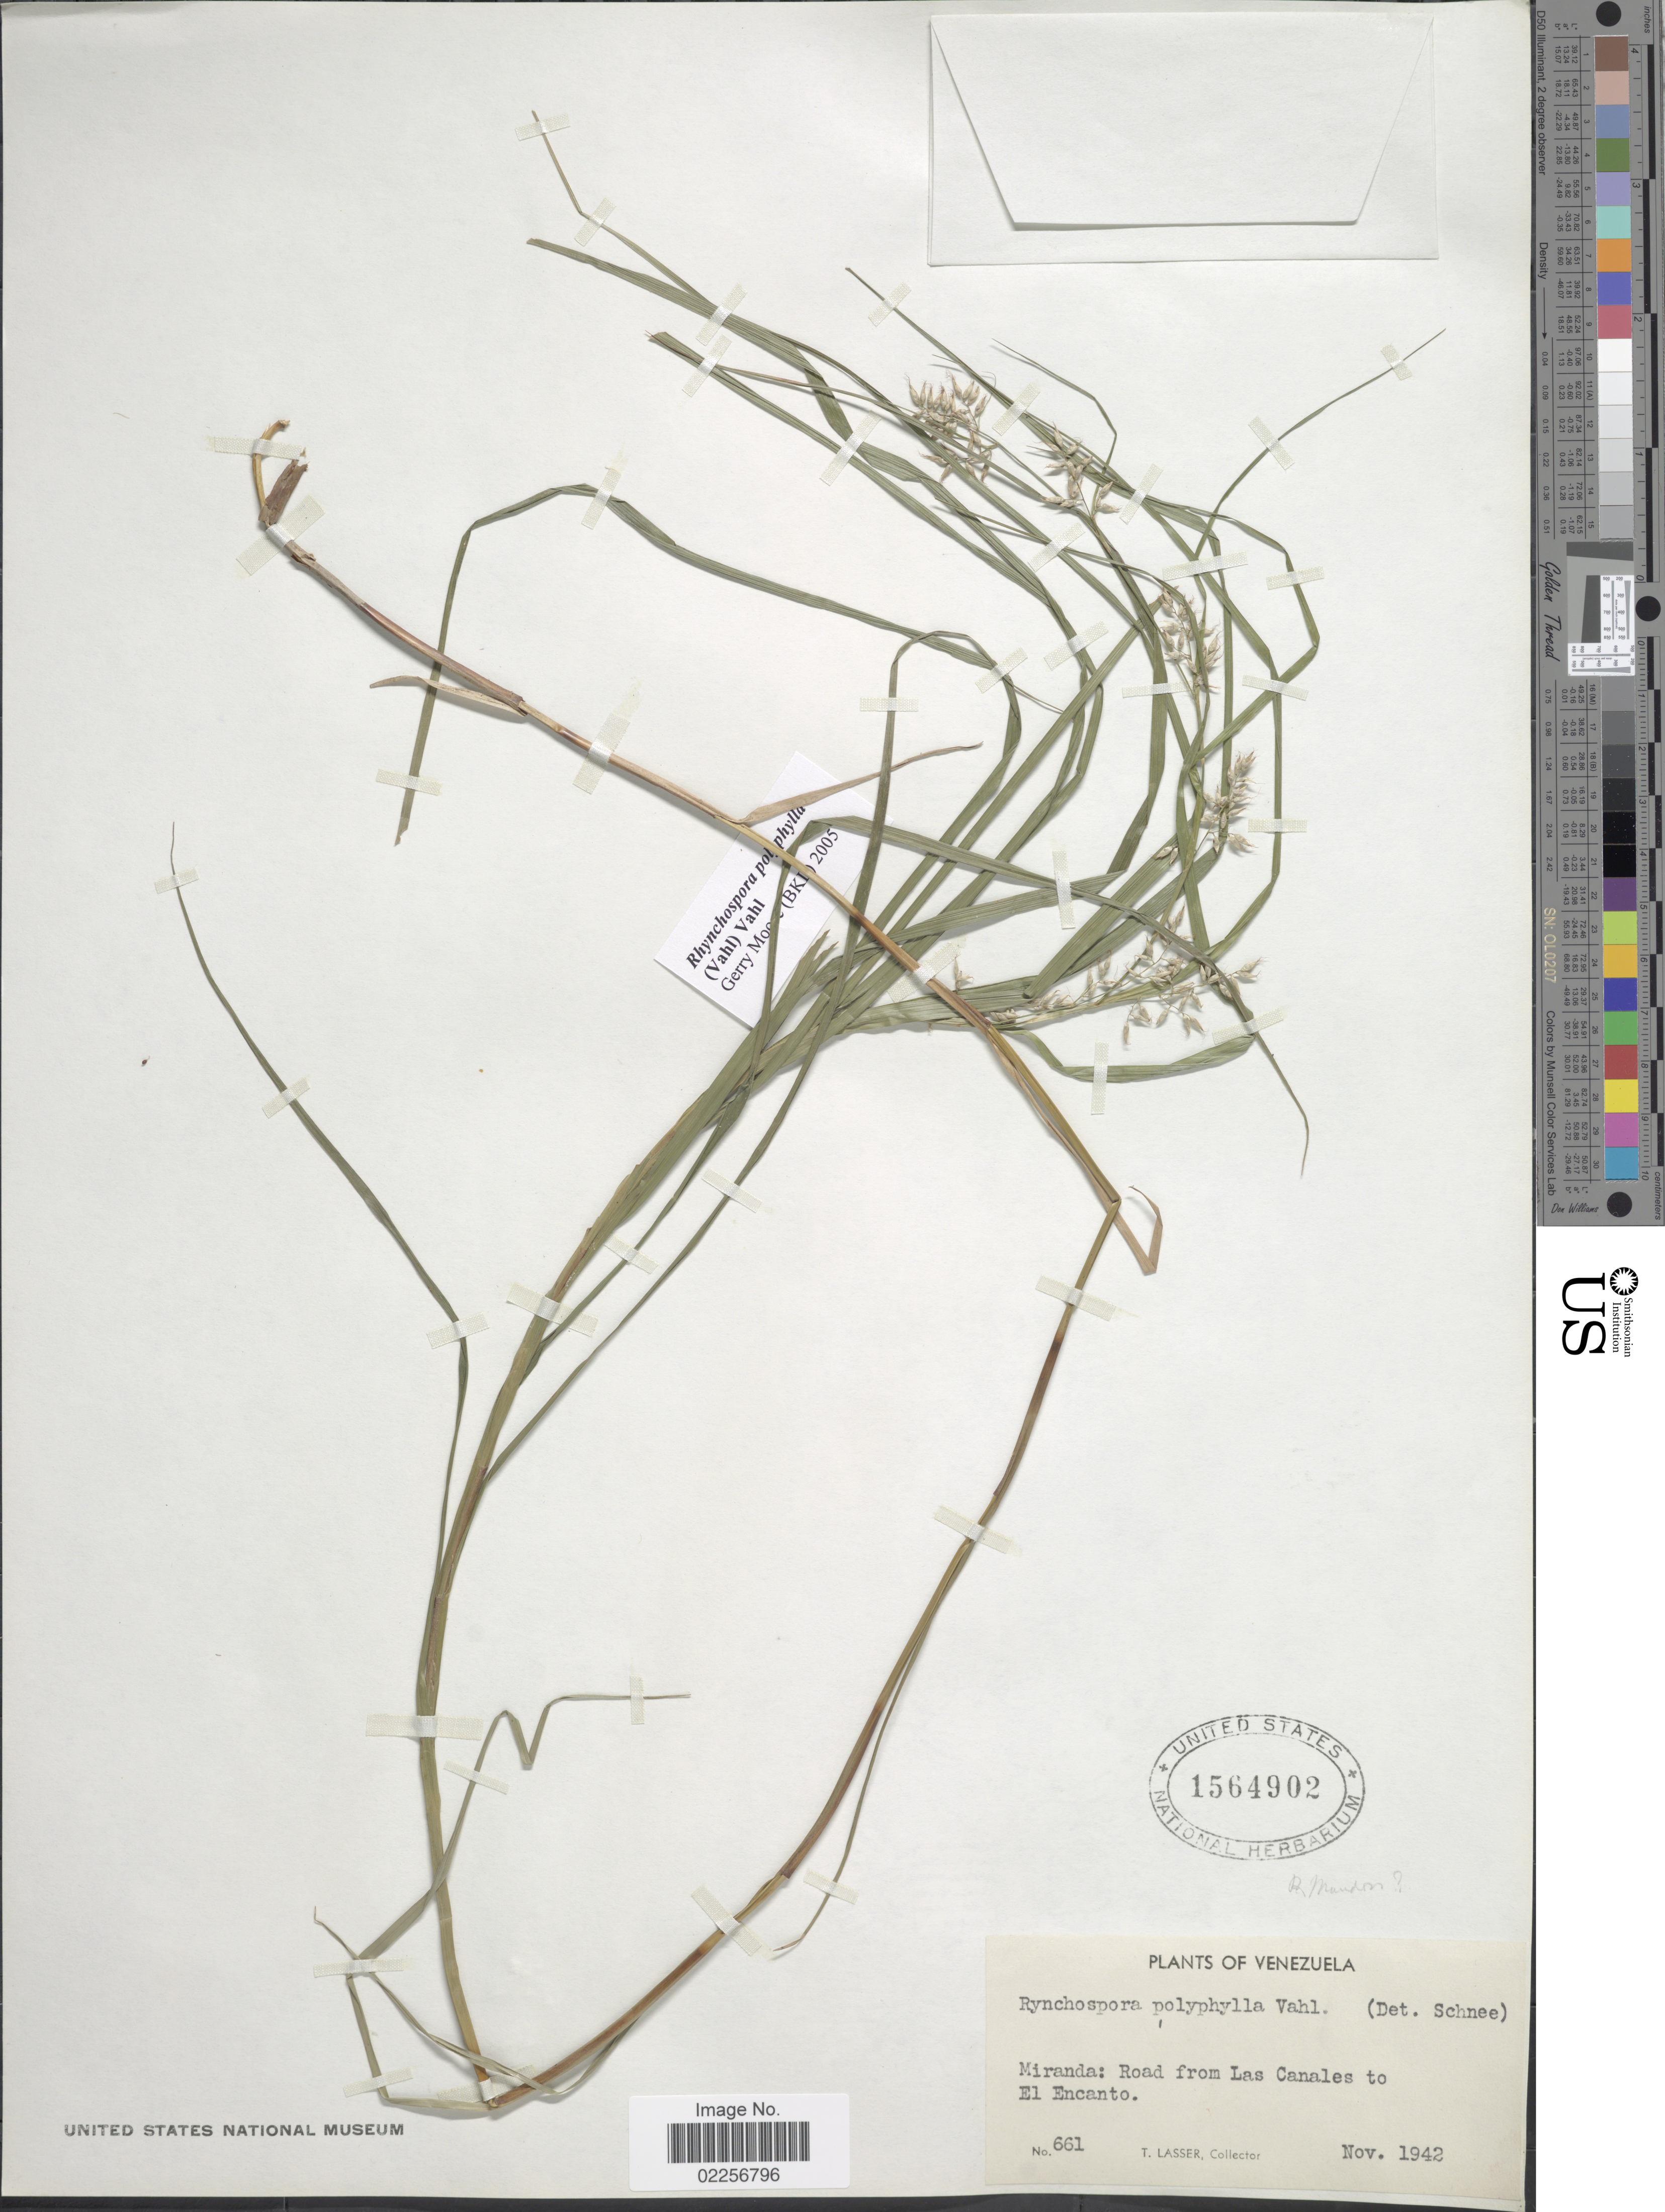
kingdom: Plantae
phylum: Tracheophyta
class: Liliopsida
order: Poales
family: Cyperaceae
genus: Rhynchospora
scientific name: Rhynchospora polyphylla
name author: (Vahl) Vahl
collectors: T. Lasser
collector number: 661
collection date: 1942-11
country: Venezuela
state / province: Miranda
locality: Road from las Canales to El Encanto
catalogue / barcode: US 1564902